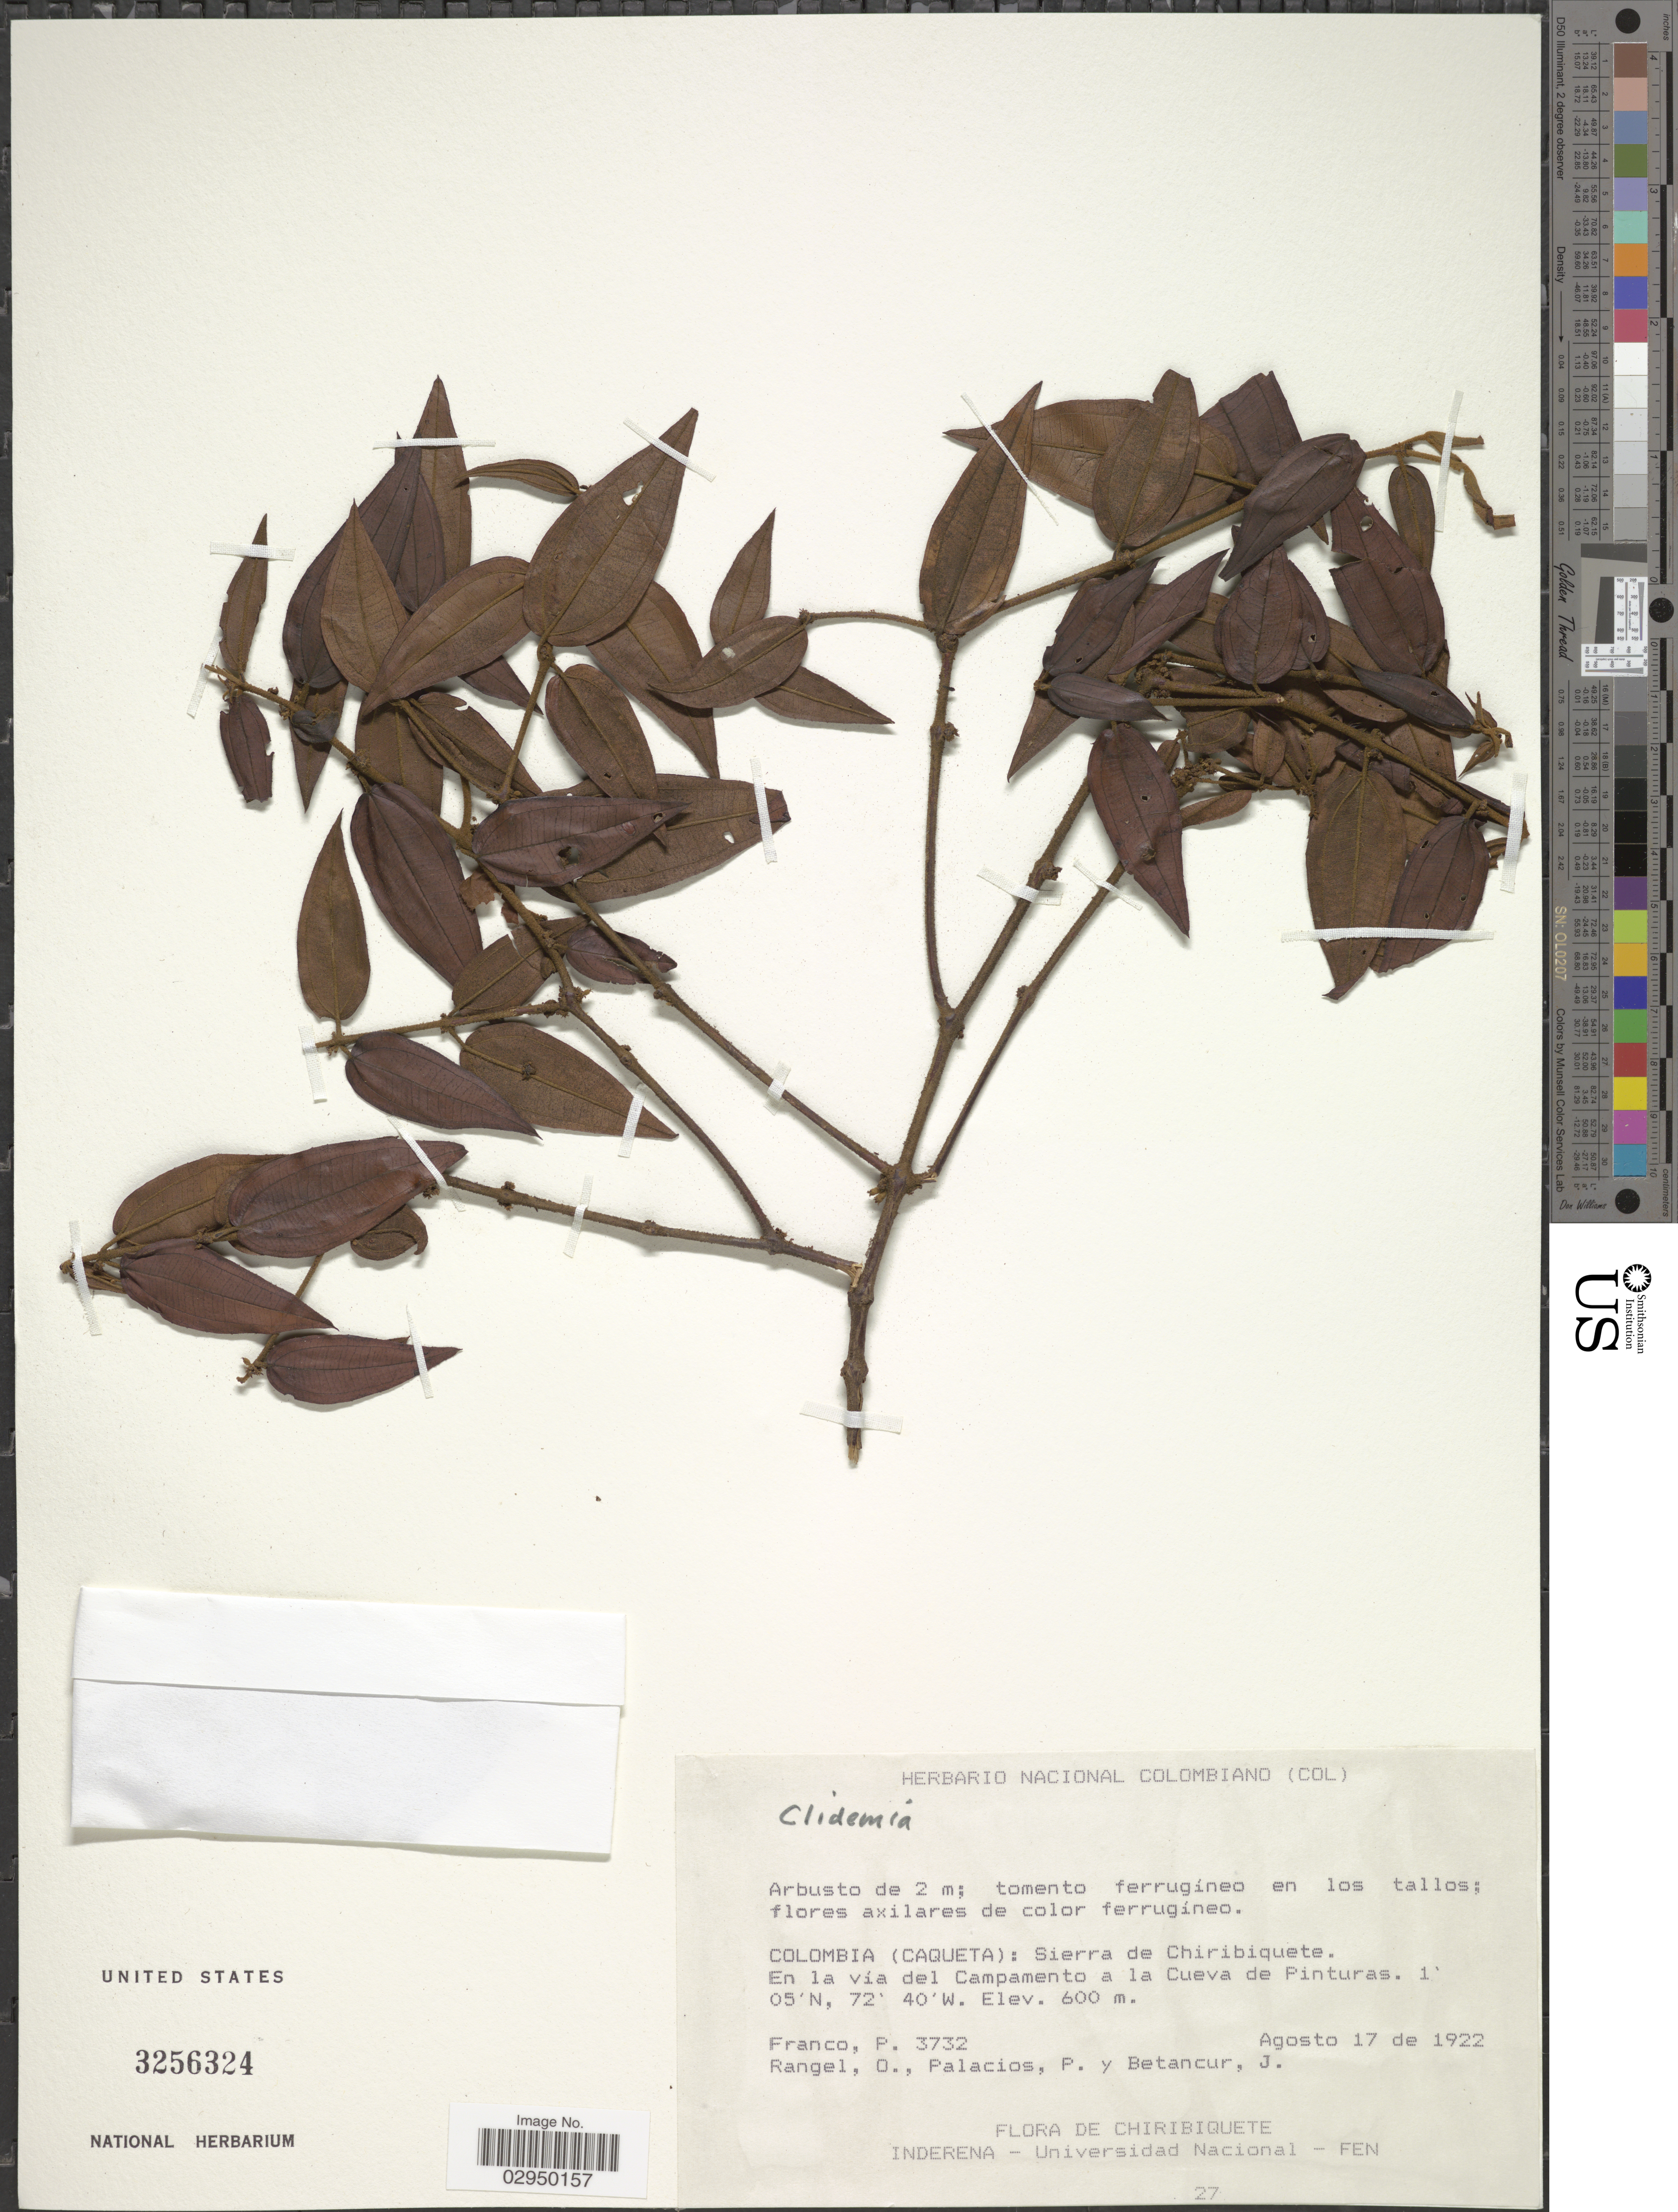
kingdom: Plantae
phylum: Tracheophyta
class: Magnoliopsida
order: Myrtales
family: Melastomataceae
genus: Clidemia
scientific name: Clidemia sp.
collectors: P. Franco, O. Rangel, P. Palacios & J. Betancur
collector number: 3732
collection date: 1922-08-17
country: Colombia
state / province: Caquetá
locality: Sierra de Chiribiquete. En la vía del Campamento a la Cueva de Pinturas.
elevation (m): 600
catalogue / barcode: US 3256324